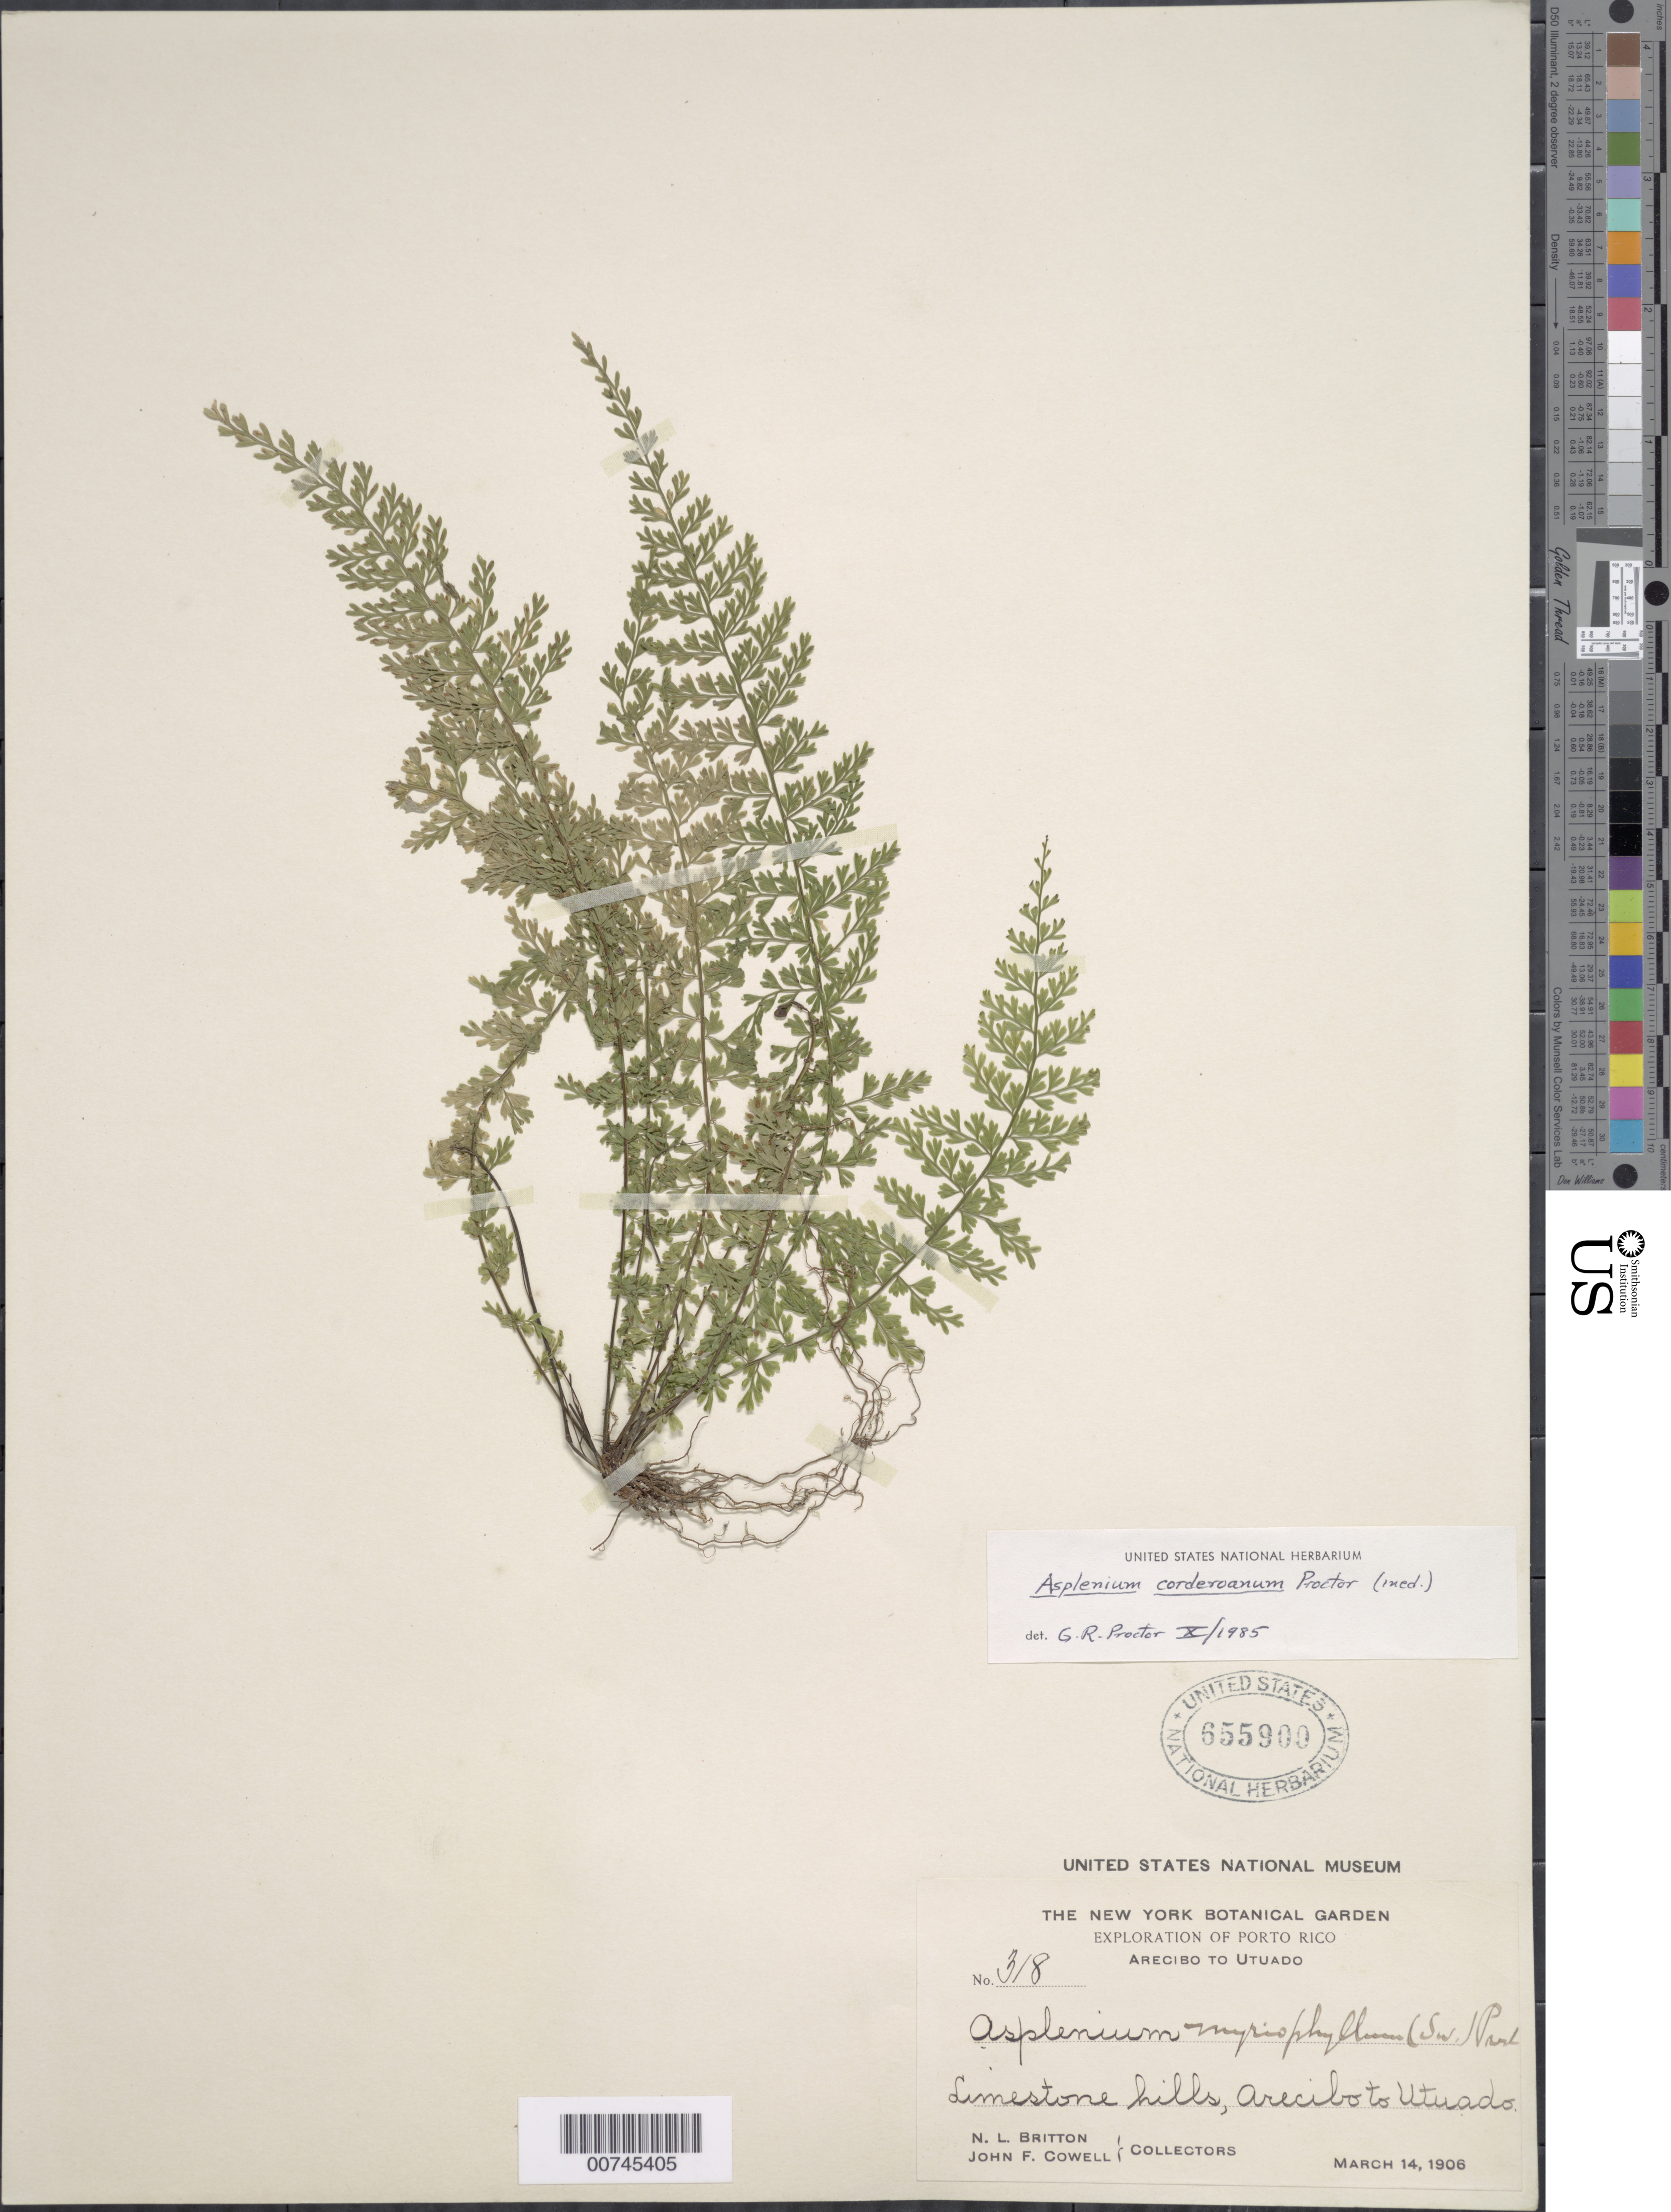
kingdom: Plantae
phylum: Tracheophyta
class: Polypodiopsida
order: Polypodiales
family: Aspleniaceae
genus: Asplenium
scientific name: Asplenium corderoanum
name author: Proctor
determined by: Proctor, G. R.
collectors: N. Britton & J. F. Cowell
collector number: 318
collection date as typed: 14 Mar 1906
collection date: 1906-03-14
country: Puerto Rico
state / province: Arecibo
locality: Arecibo to Utuado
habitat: Limestone hills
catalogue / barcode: US 655900